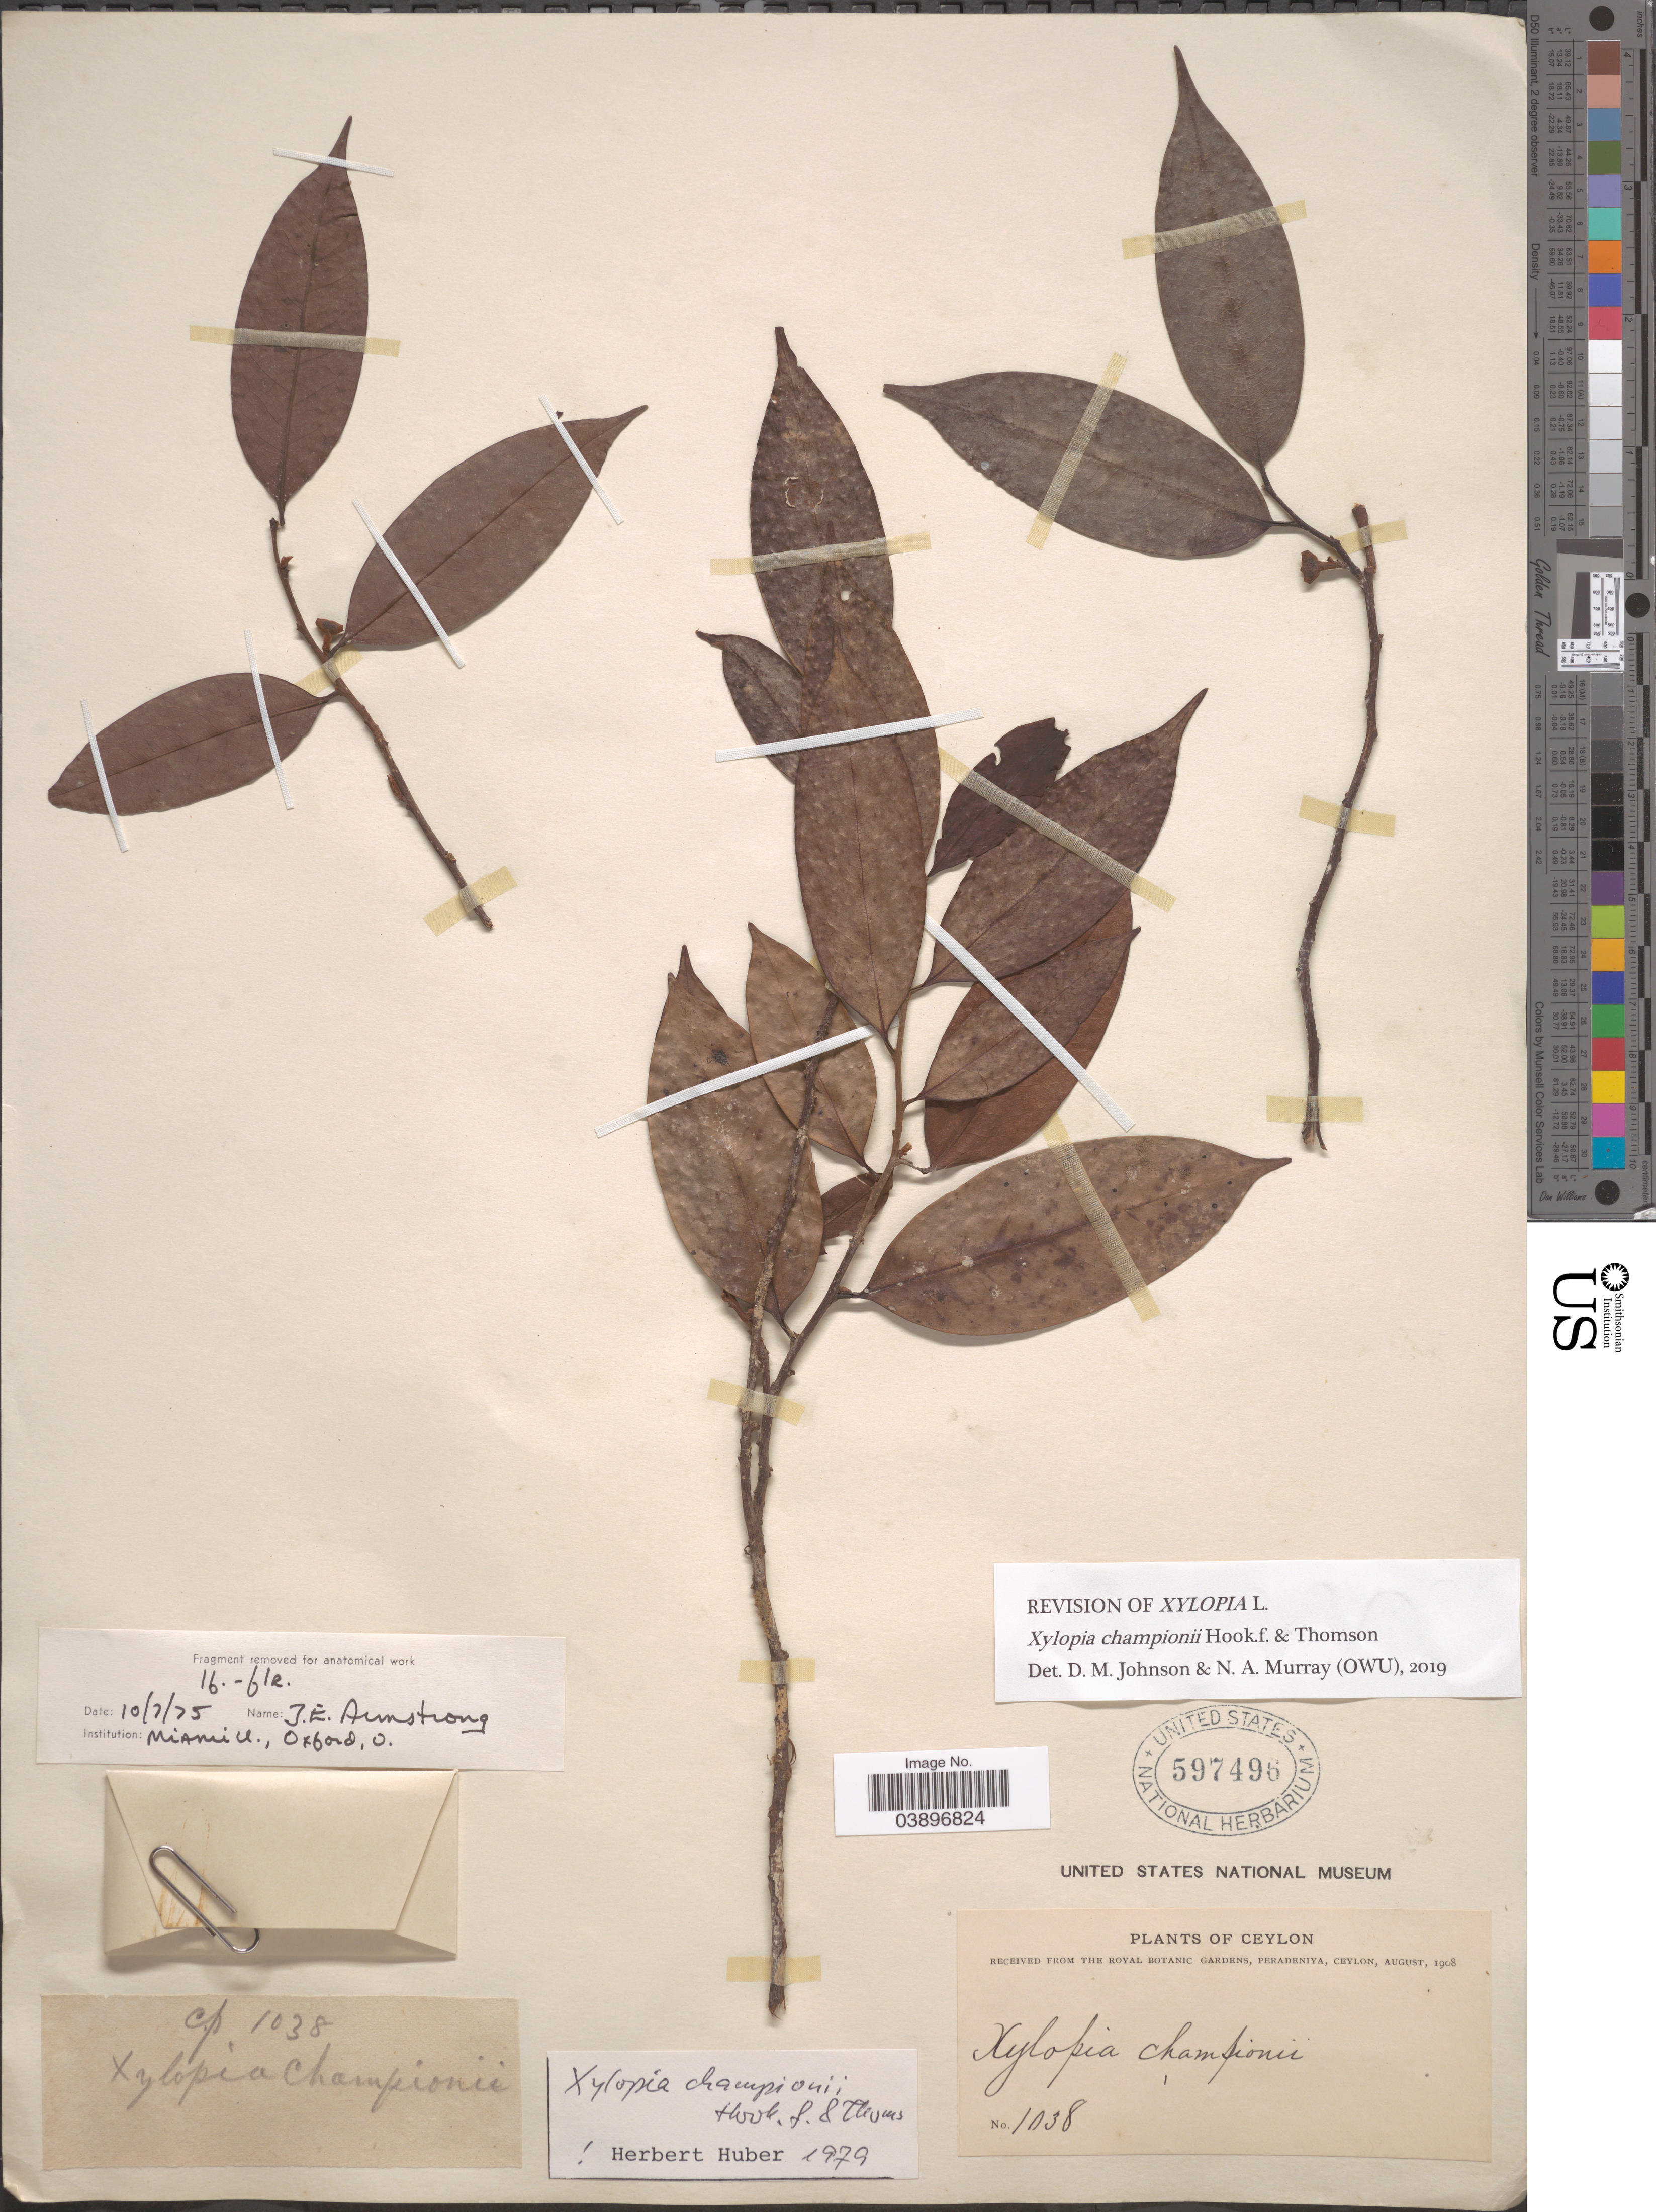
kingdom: Plantae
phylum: Tracheophyta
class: Magnoliopsida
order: Magnoliales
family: Annonaceae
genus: Xylopia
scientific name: Xylopia championii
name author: Hook. f. & Thomson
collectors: ex herb. Royal Botanic Gardens, Peradeniya, Ceylon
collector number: Cp1038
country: Sri Lanka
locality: Ceylon.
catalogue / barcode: US 597496